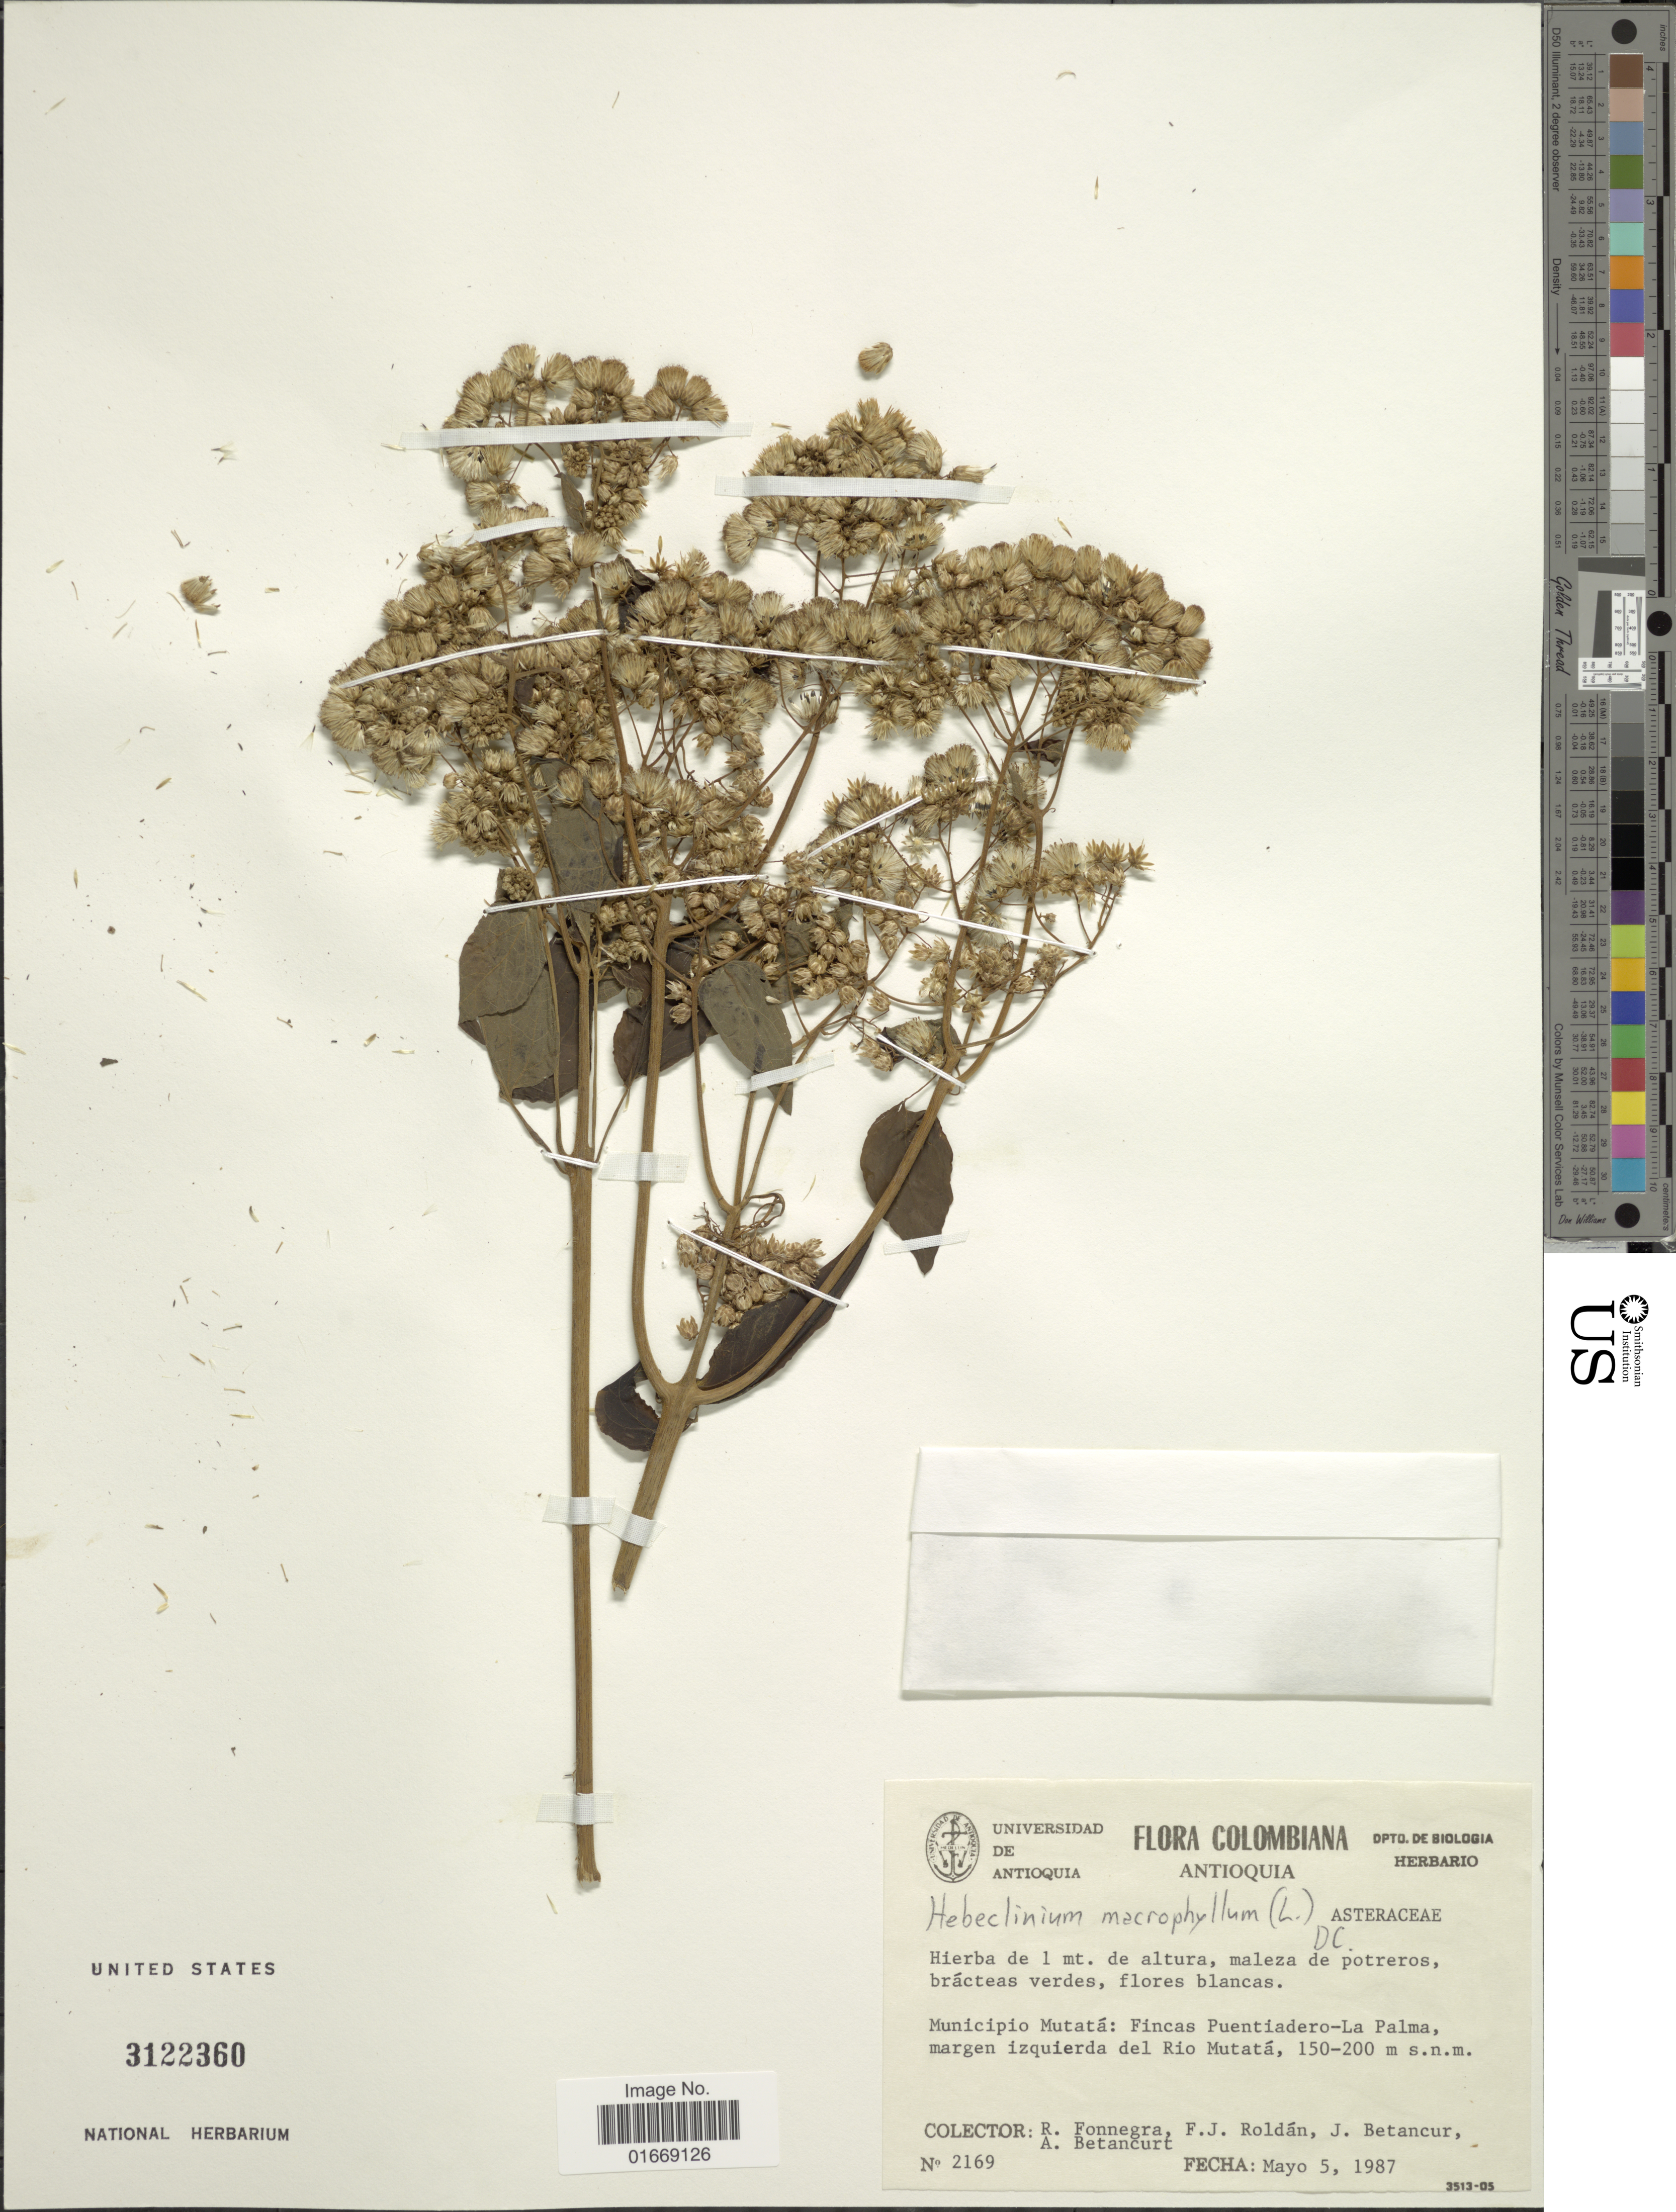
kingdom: Plantae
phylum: Tracheophyta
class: Magnoliopsida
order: Asterales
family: Asteraceae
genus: Hebeclinium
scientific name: Hebeclinium macrophyllum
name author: (L.) DC.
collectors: R. Fonnegra G., F. J. Roldán, J. Betancur & A. Betancur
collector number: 2169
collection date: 1987-05-05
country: Colombia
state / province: Antioquia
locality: Municipio Mutata, Fincas Puentiadero-La Palma, margen izquierda del Rio Mutata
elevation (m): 150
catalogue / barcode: US 3122360